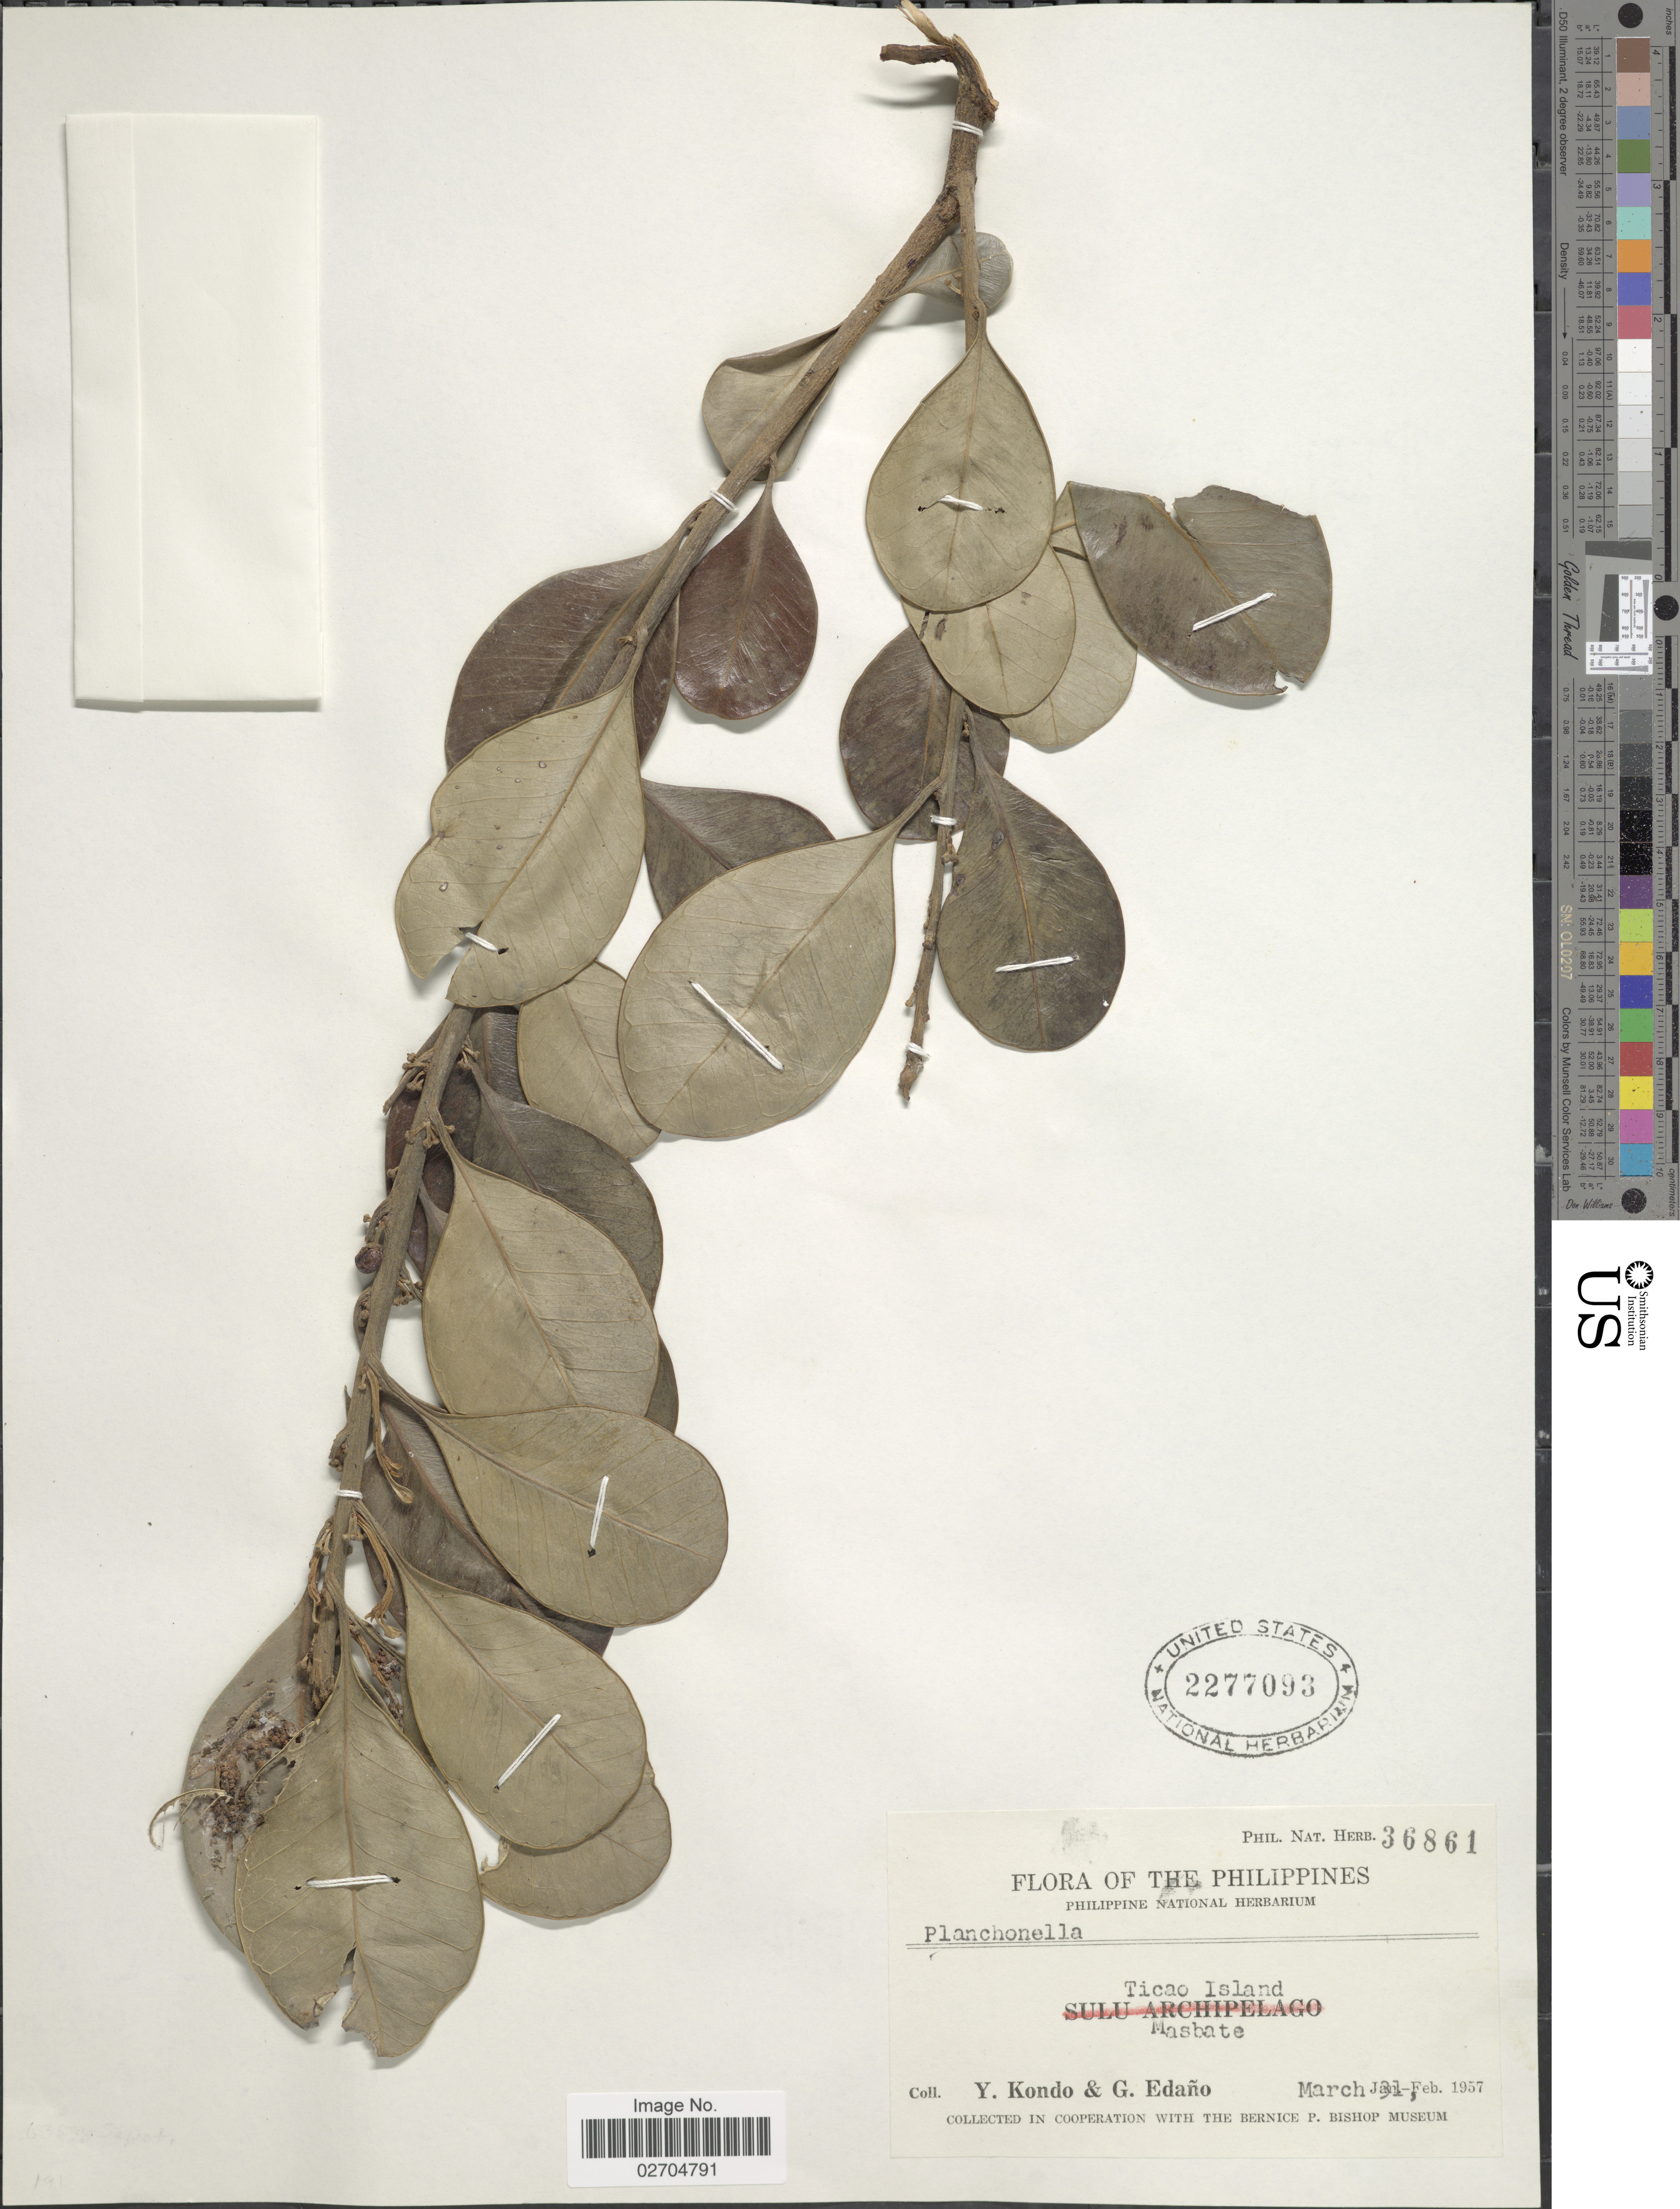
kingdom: Plantae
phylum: Tracheophyta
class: Magnoliopsida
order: Ericales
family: Sapotaceae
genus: Planchonella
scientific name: Planchonella sp.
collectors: Y. Kondo & G. Edaño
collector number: Phil. Nat.Herb.36861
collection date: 1957-03-31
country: Philippines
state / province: Bicol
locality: Ticao Island. Masbate.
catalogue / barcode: US 2277093